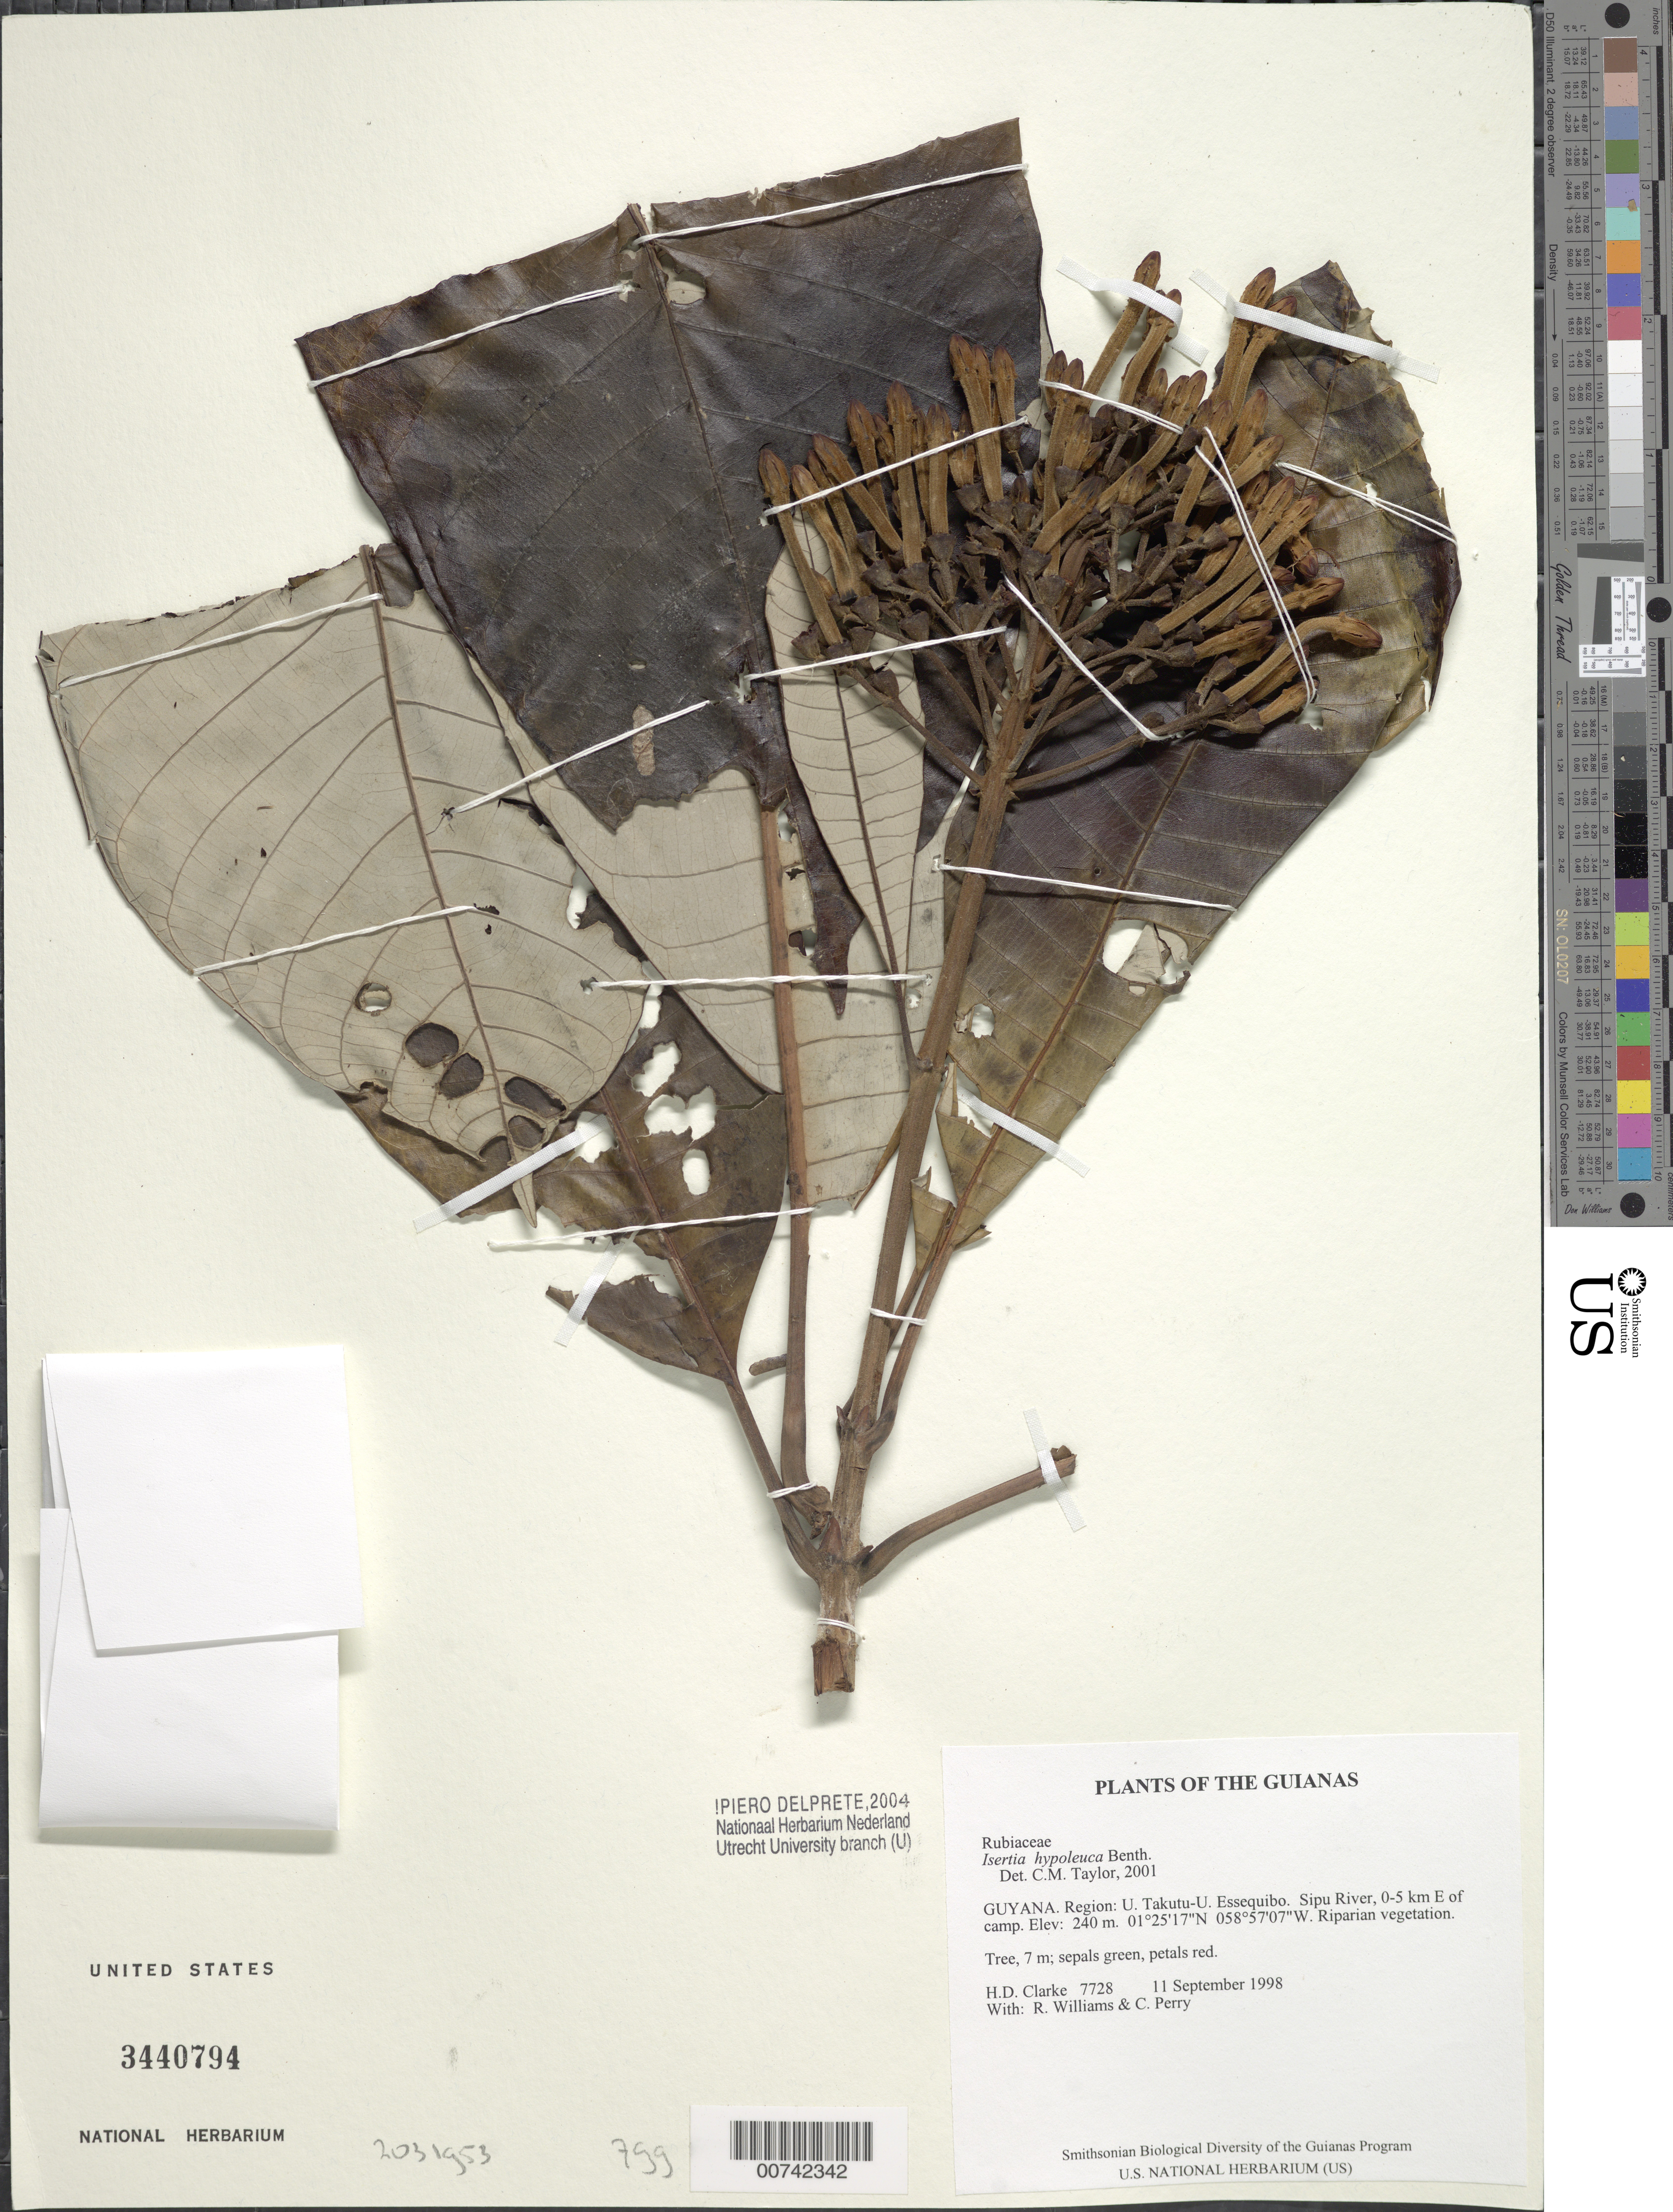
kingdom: Plantae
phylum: Tracheophyta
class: Magnoliopsida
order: Gentianales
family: Rubiaceae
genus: Isertia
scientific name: Isertia hypoleuca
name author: Benth.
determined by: Taylor, Charlotte M.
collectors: H. D. Clarke, R. Williams & C. Perry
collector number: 7728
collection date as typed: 11 September 1998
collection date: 1998-09-11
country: Guyana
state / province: U. Takutu-U. Essequibo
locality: Sipu River, 0-5 km E of camp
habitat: Riparian vegetation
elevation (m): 240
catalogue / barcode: US 3440794